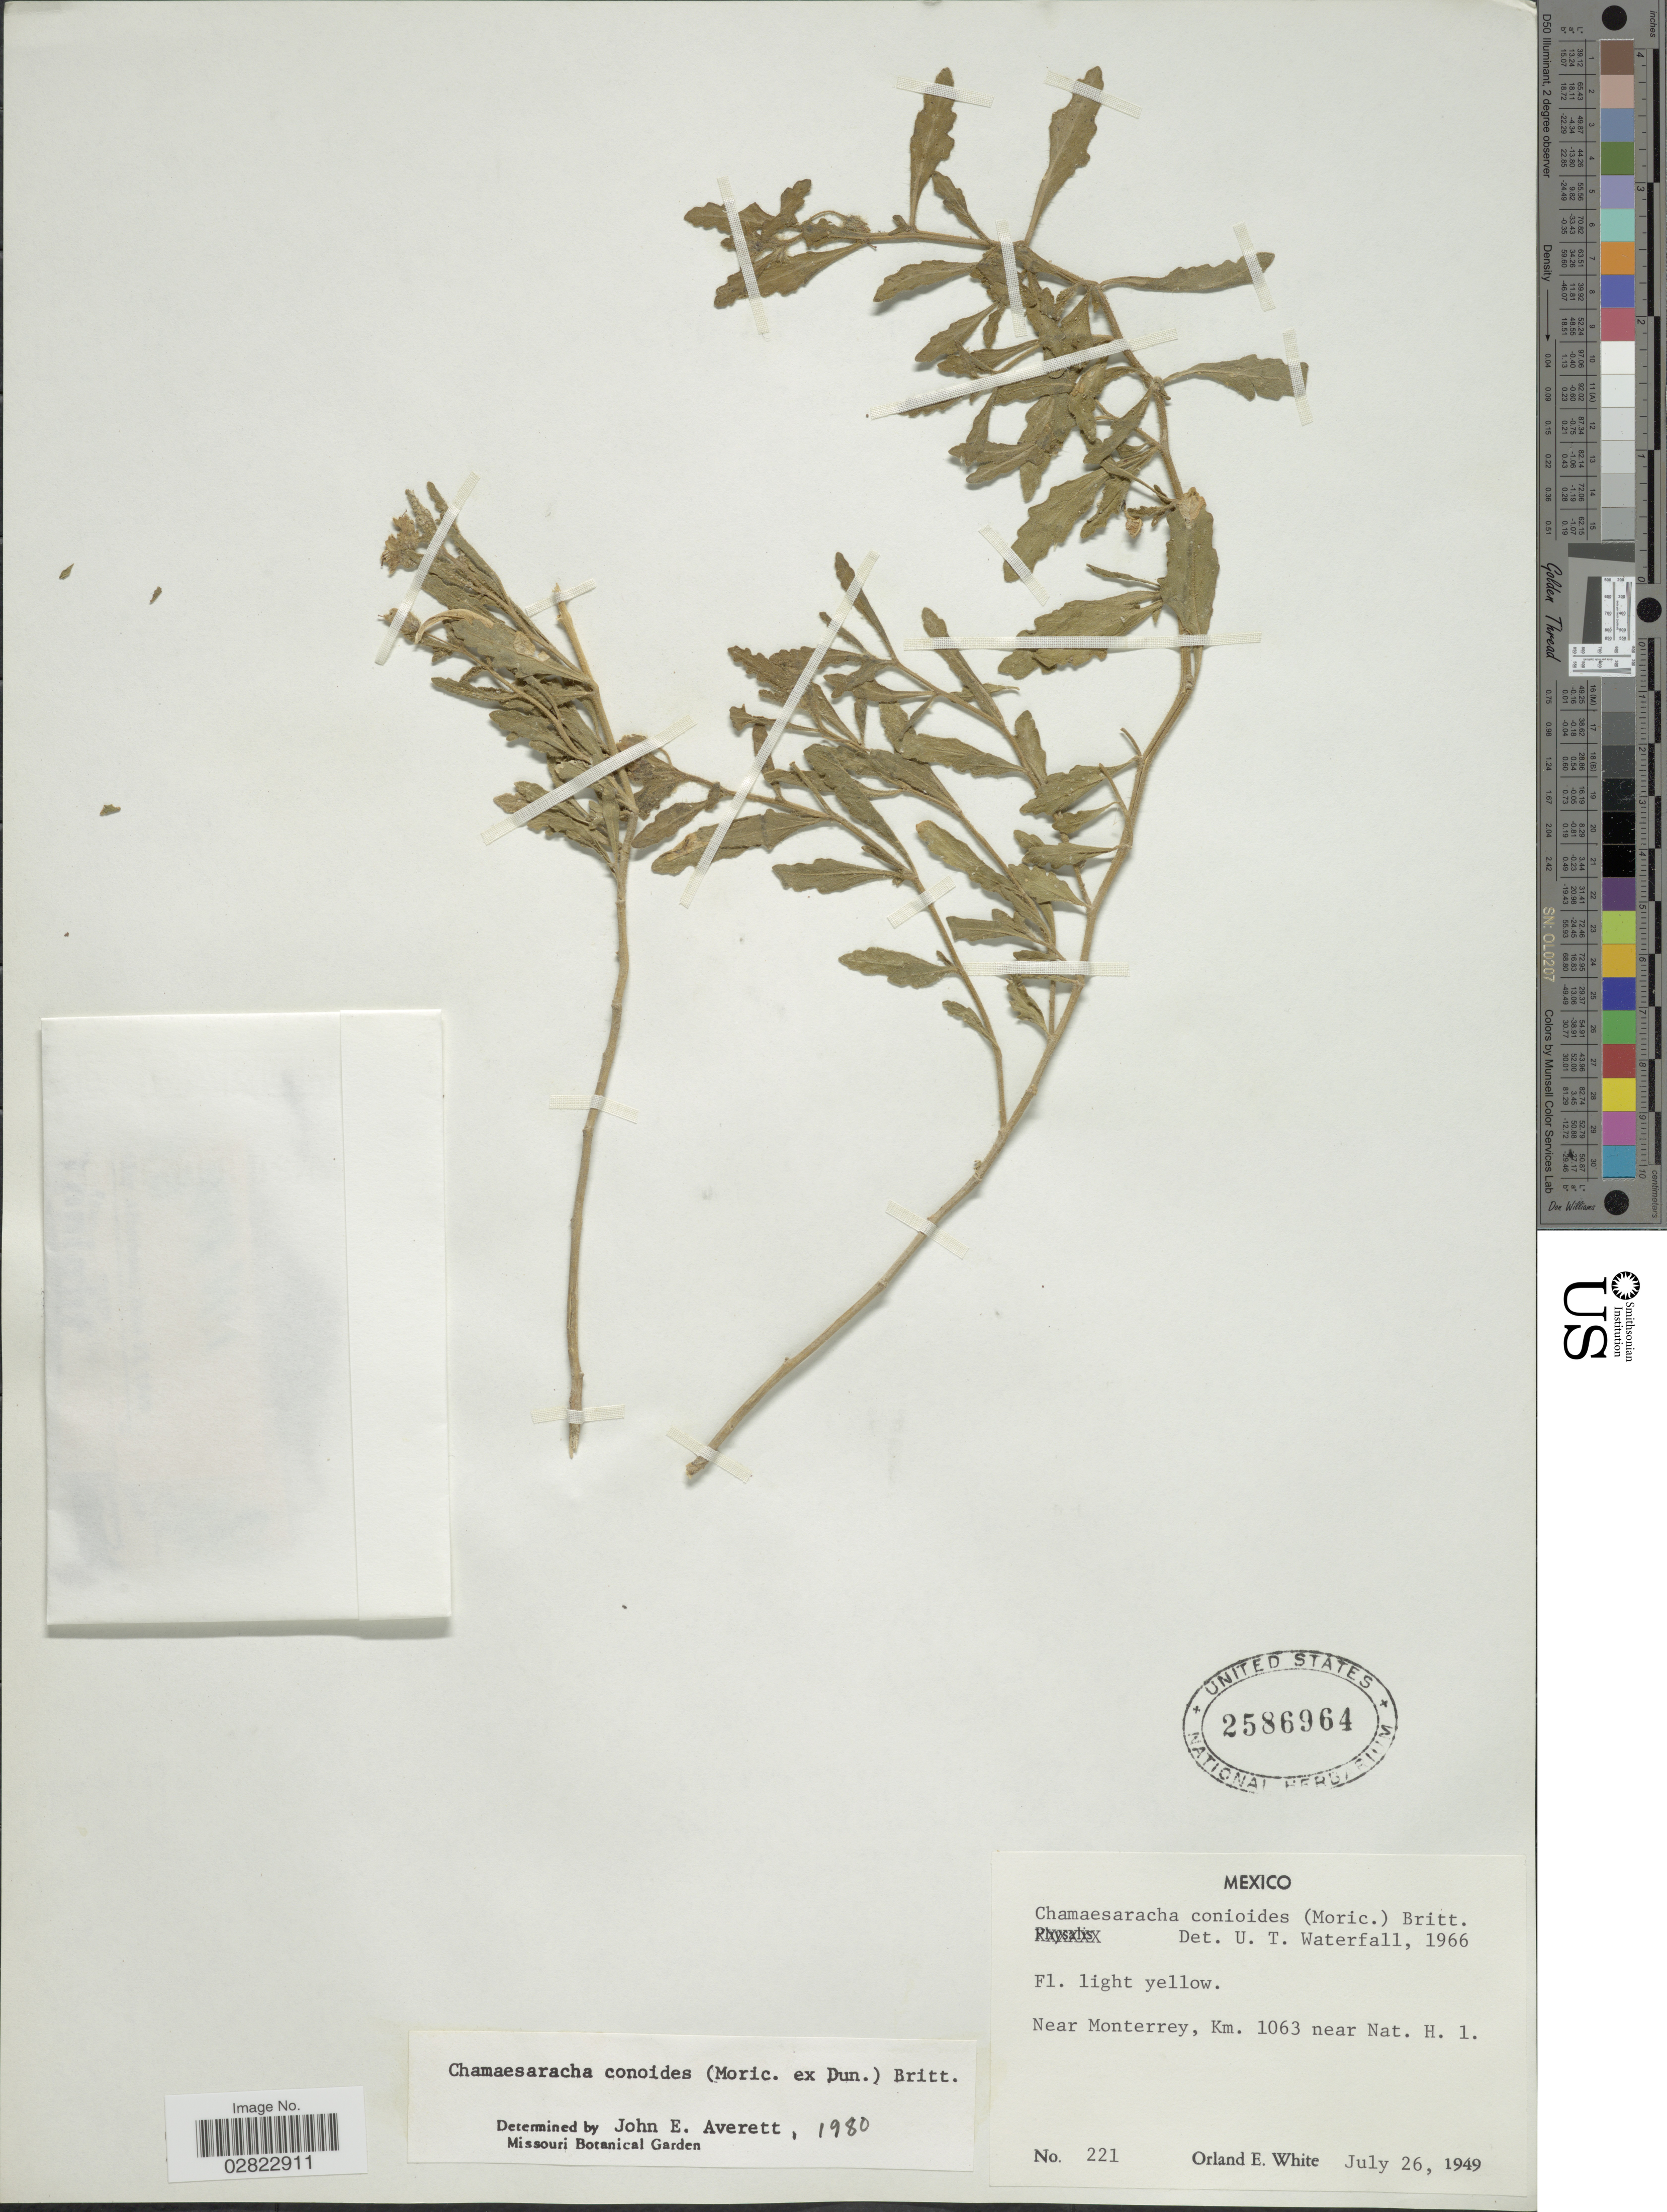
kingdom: Plantae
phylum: Tracheophyta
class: Magnoliopsida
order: Solanales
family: Solanaceae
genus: Chamaesaracha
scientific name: Chamaesaracha coniodes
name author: (Moric. ex Dunal) Britton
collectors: O. E. White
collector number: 221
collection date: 1949-07-26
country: Mexico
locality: Near Monterrey, Km. 1063 Near Nat. H. 1.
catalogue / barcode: US 2586964